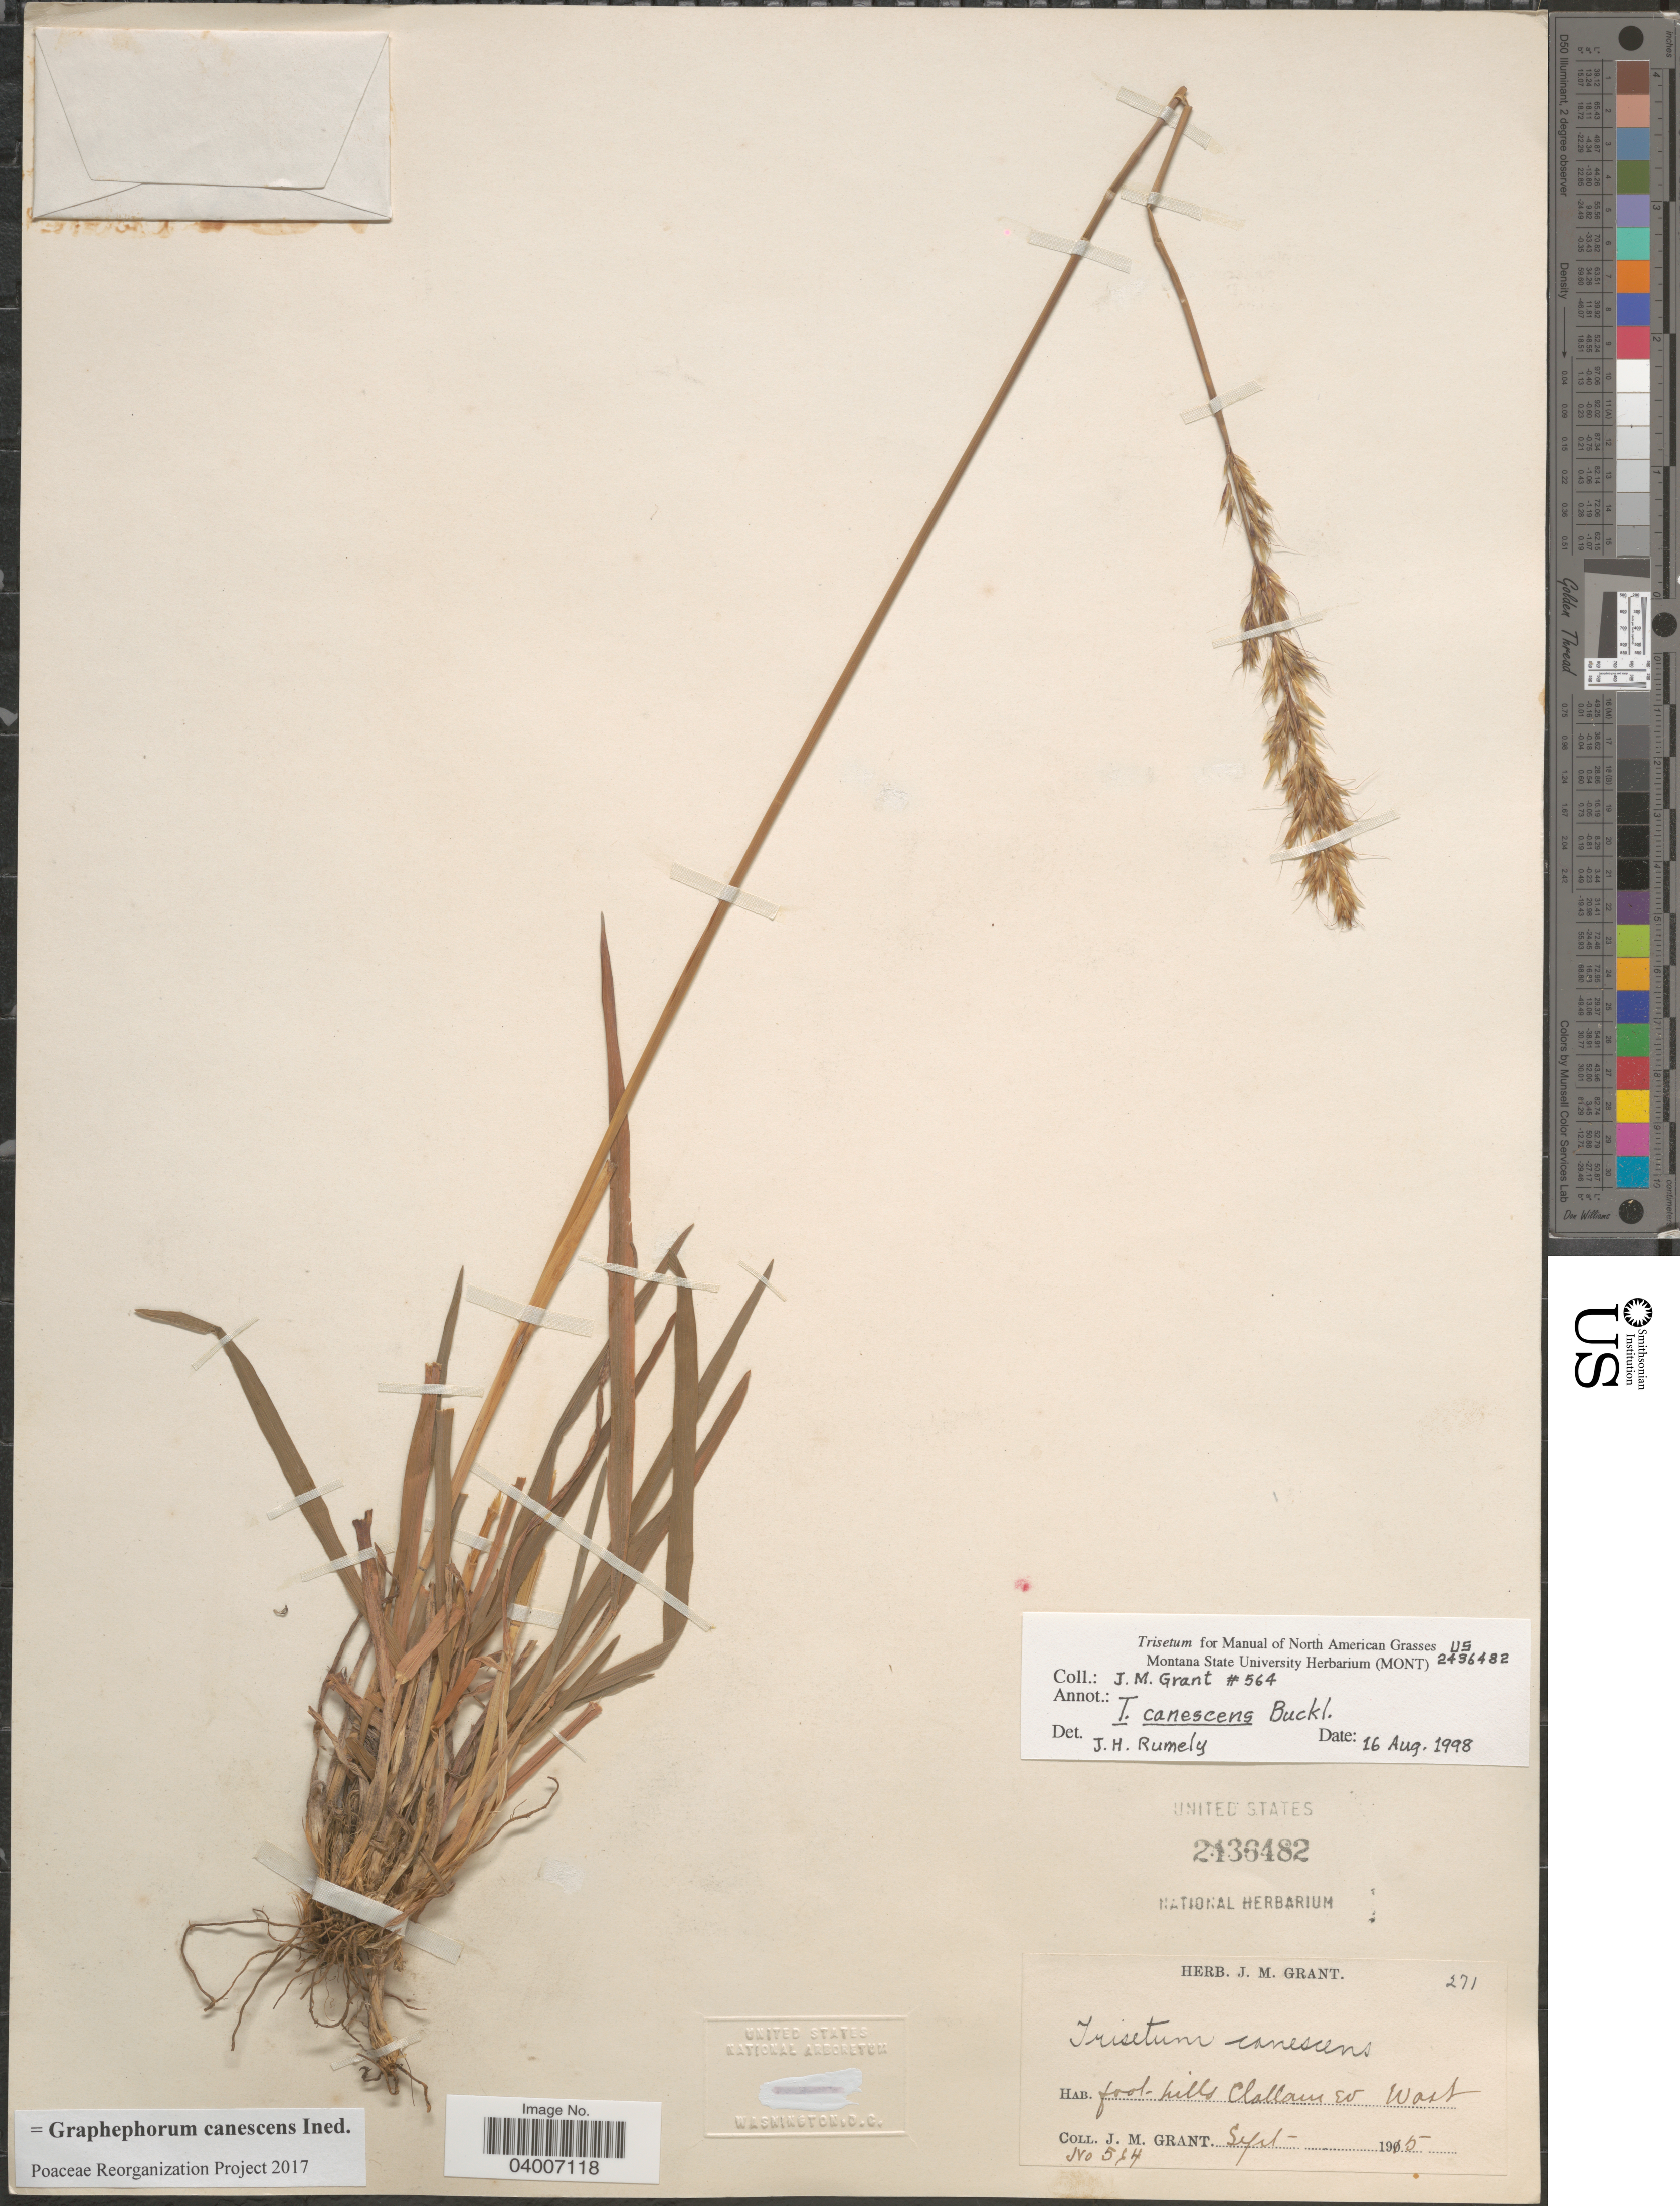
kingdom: Plantae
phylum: Tracheophyta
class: Liliopsida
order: Poales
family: Poaceae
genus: Graphephorum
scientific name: Graphephorum canescens ined.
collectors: J. M. Grant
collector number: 564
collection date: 1915-09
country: United States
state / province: Washington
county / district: Clallam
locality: Foothills Clallam Co.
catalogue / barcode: US 2436482